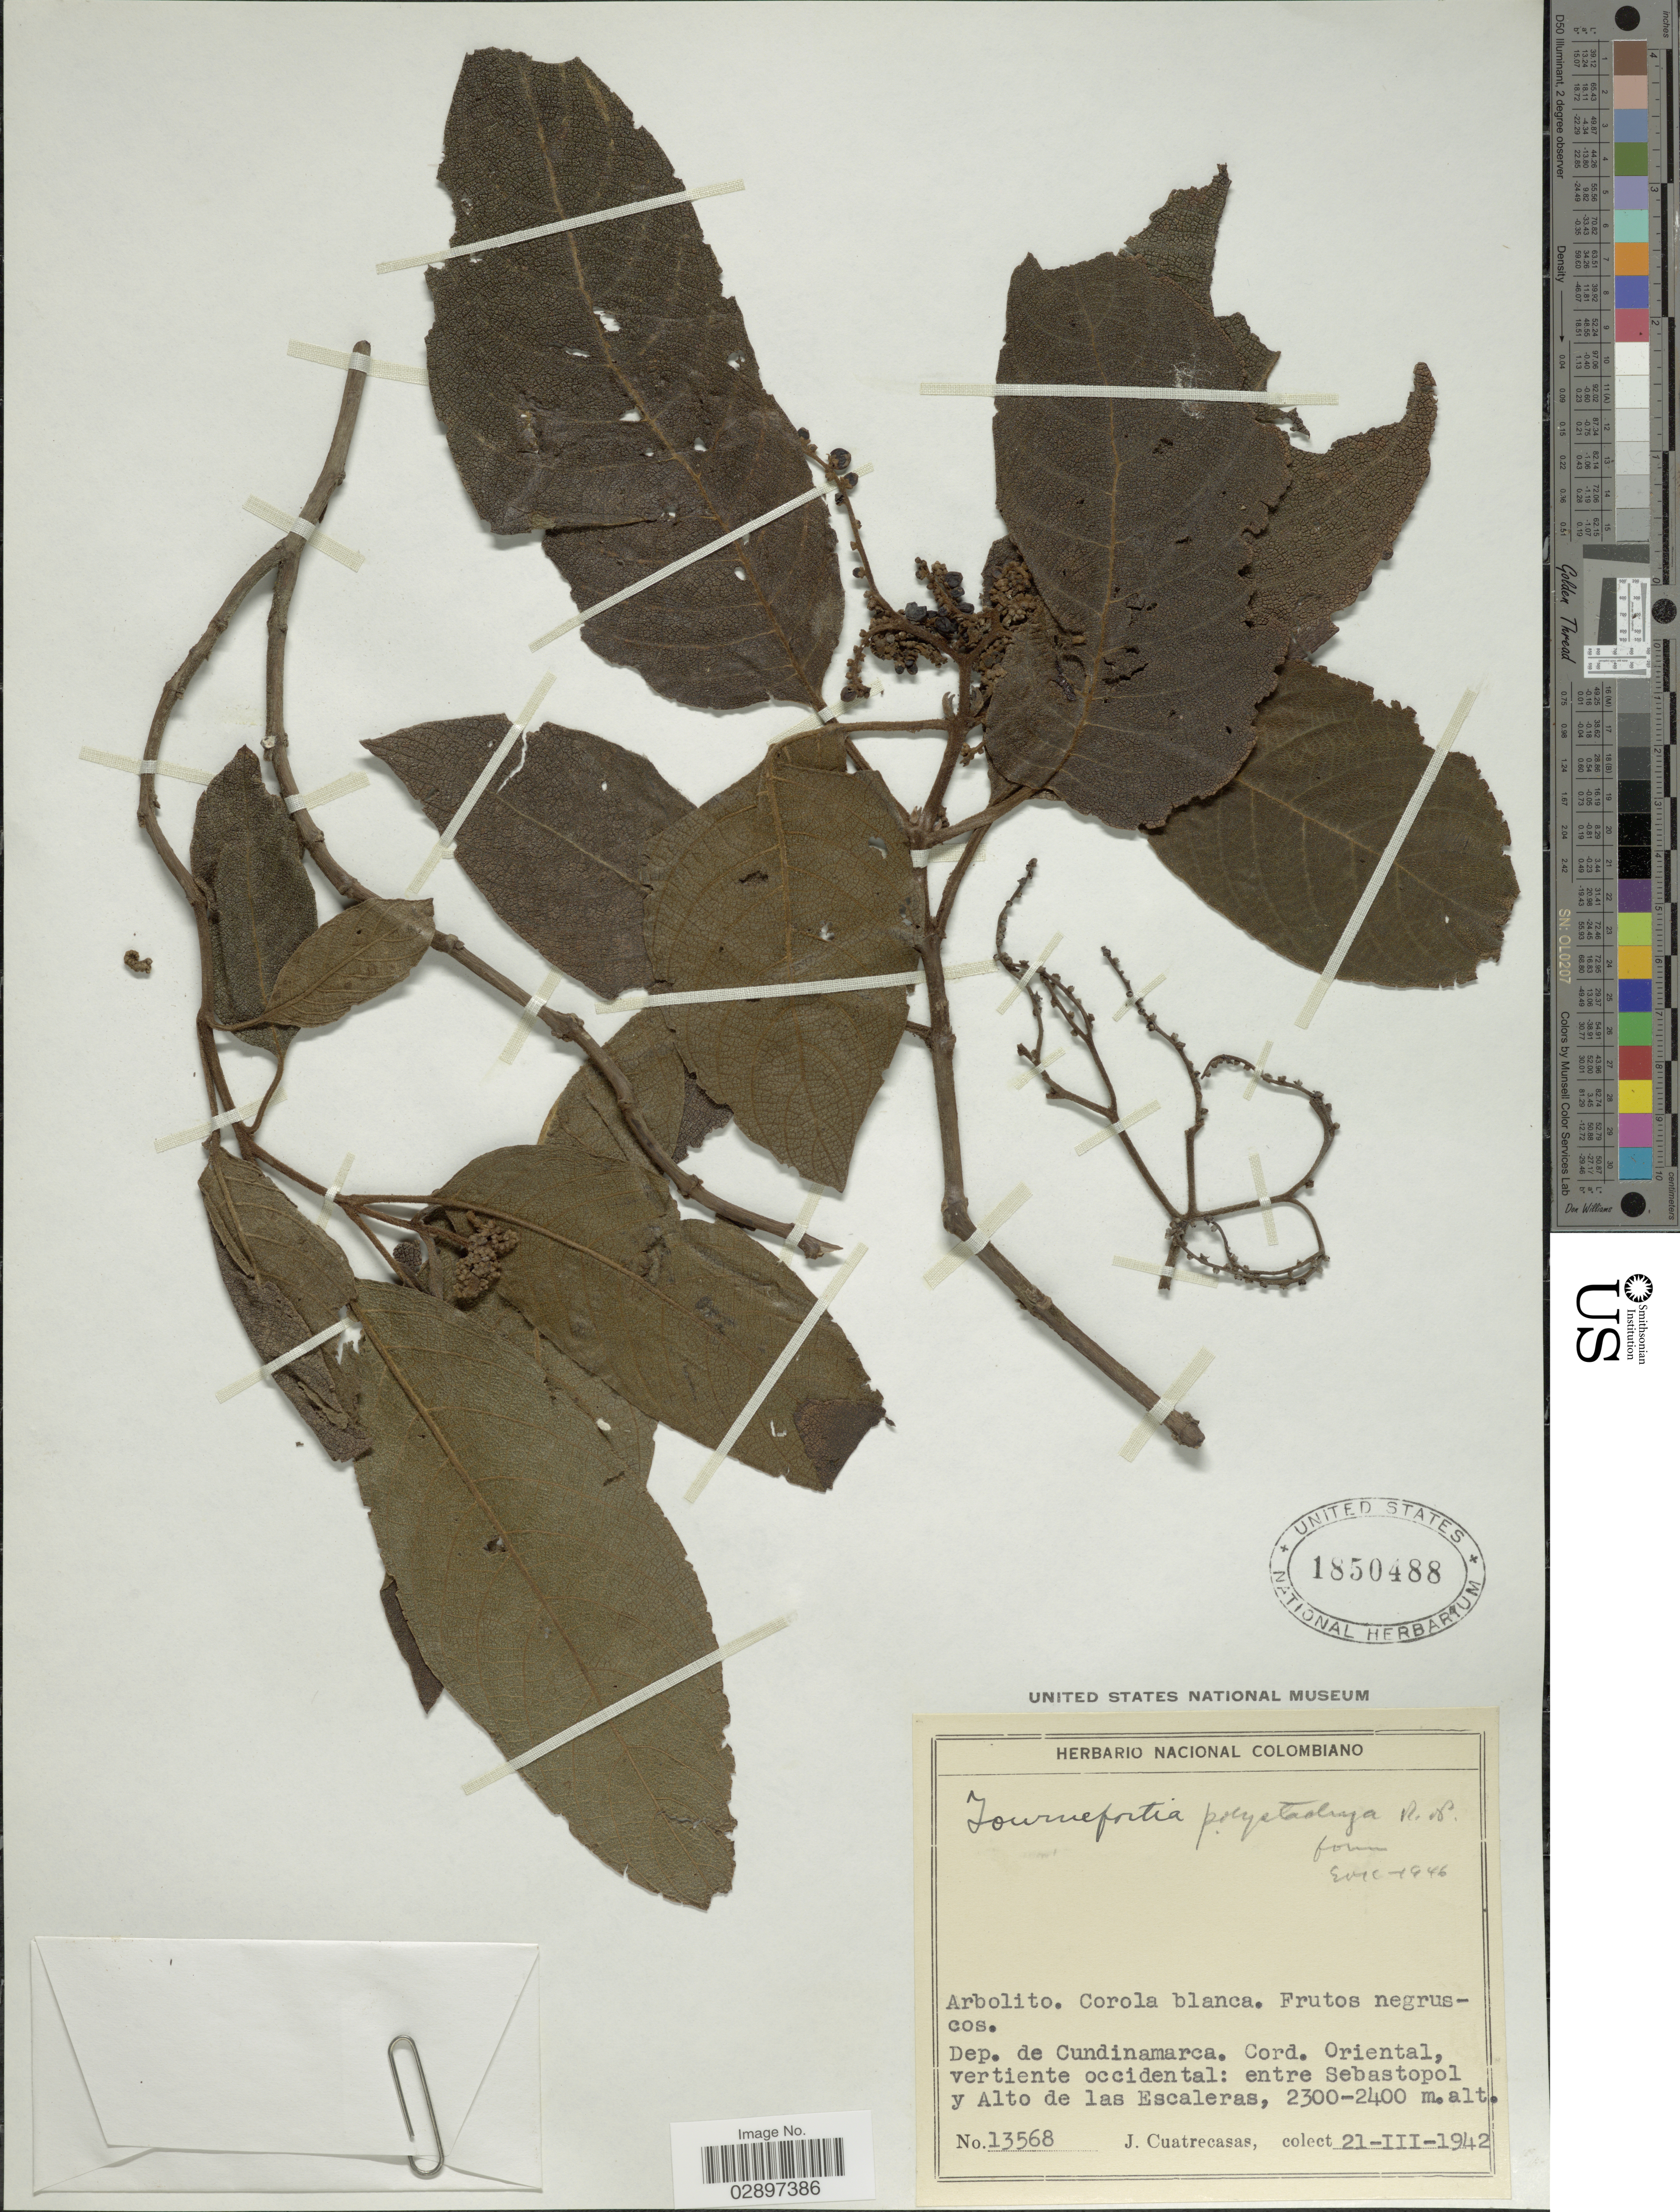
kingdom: Plantae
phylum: Tracheophyta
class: Magnoliopsida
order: Boraginales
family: Heliotropiaceae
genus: Tournefortia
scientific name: Tournefortia polystachya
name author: Ruiz & Pav.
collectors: J. Cuatrecasas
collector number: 13568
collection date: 1942-03-21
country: Colombia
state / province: Cundinamarca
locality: Dep. de Cundinamarca. Cord. Oriental, vertiente occidental; entre Sebastopol y Alto de las Escaleras.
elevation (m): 2300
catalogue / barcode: US 1850488